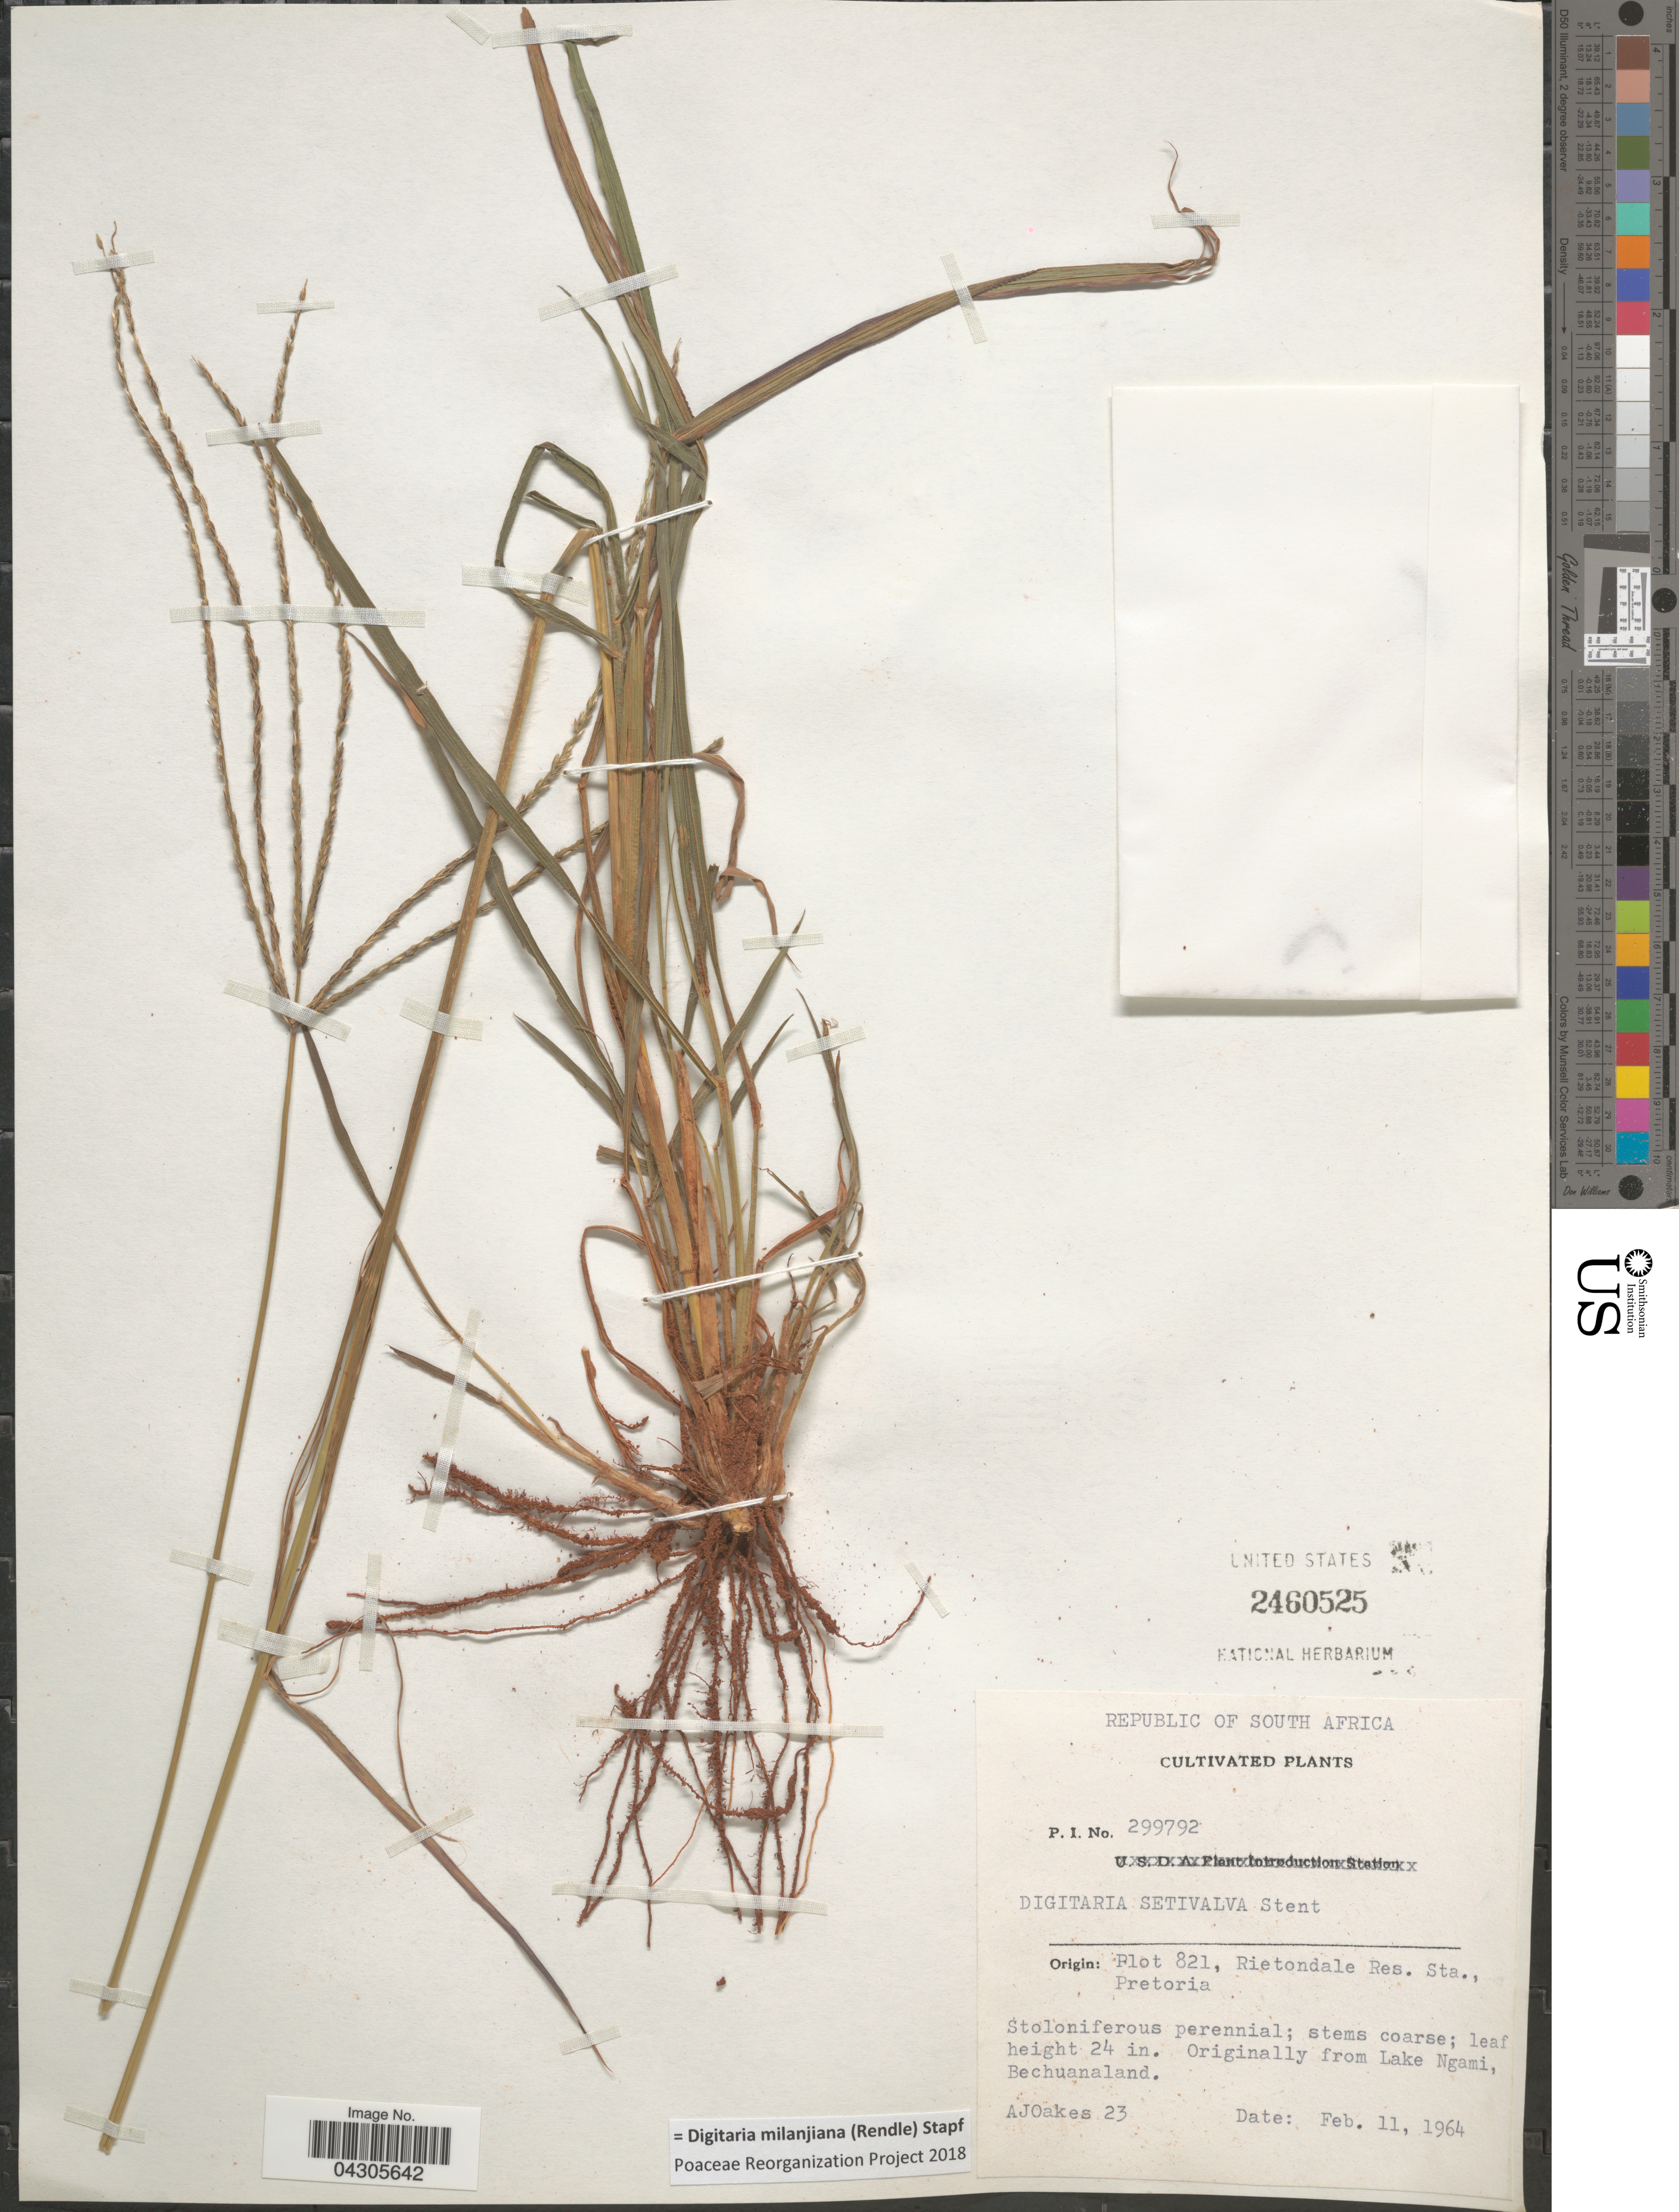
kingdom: Plantae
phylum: Tracheophyta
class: Liliopsida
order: Poales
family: Poaceae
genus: Digitaria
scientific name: Digitaria milanjiana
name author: (Rendle) Stapf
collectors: A. Oakes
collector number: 23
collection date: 1964-02-11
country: South Africa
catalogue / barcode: US 2460525